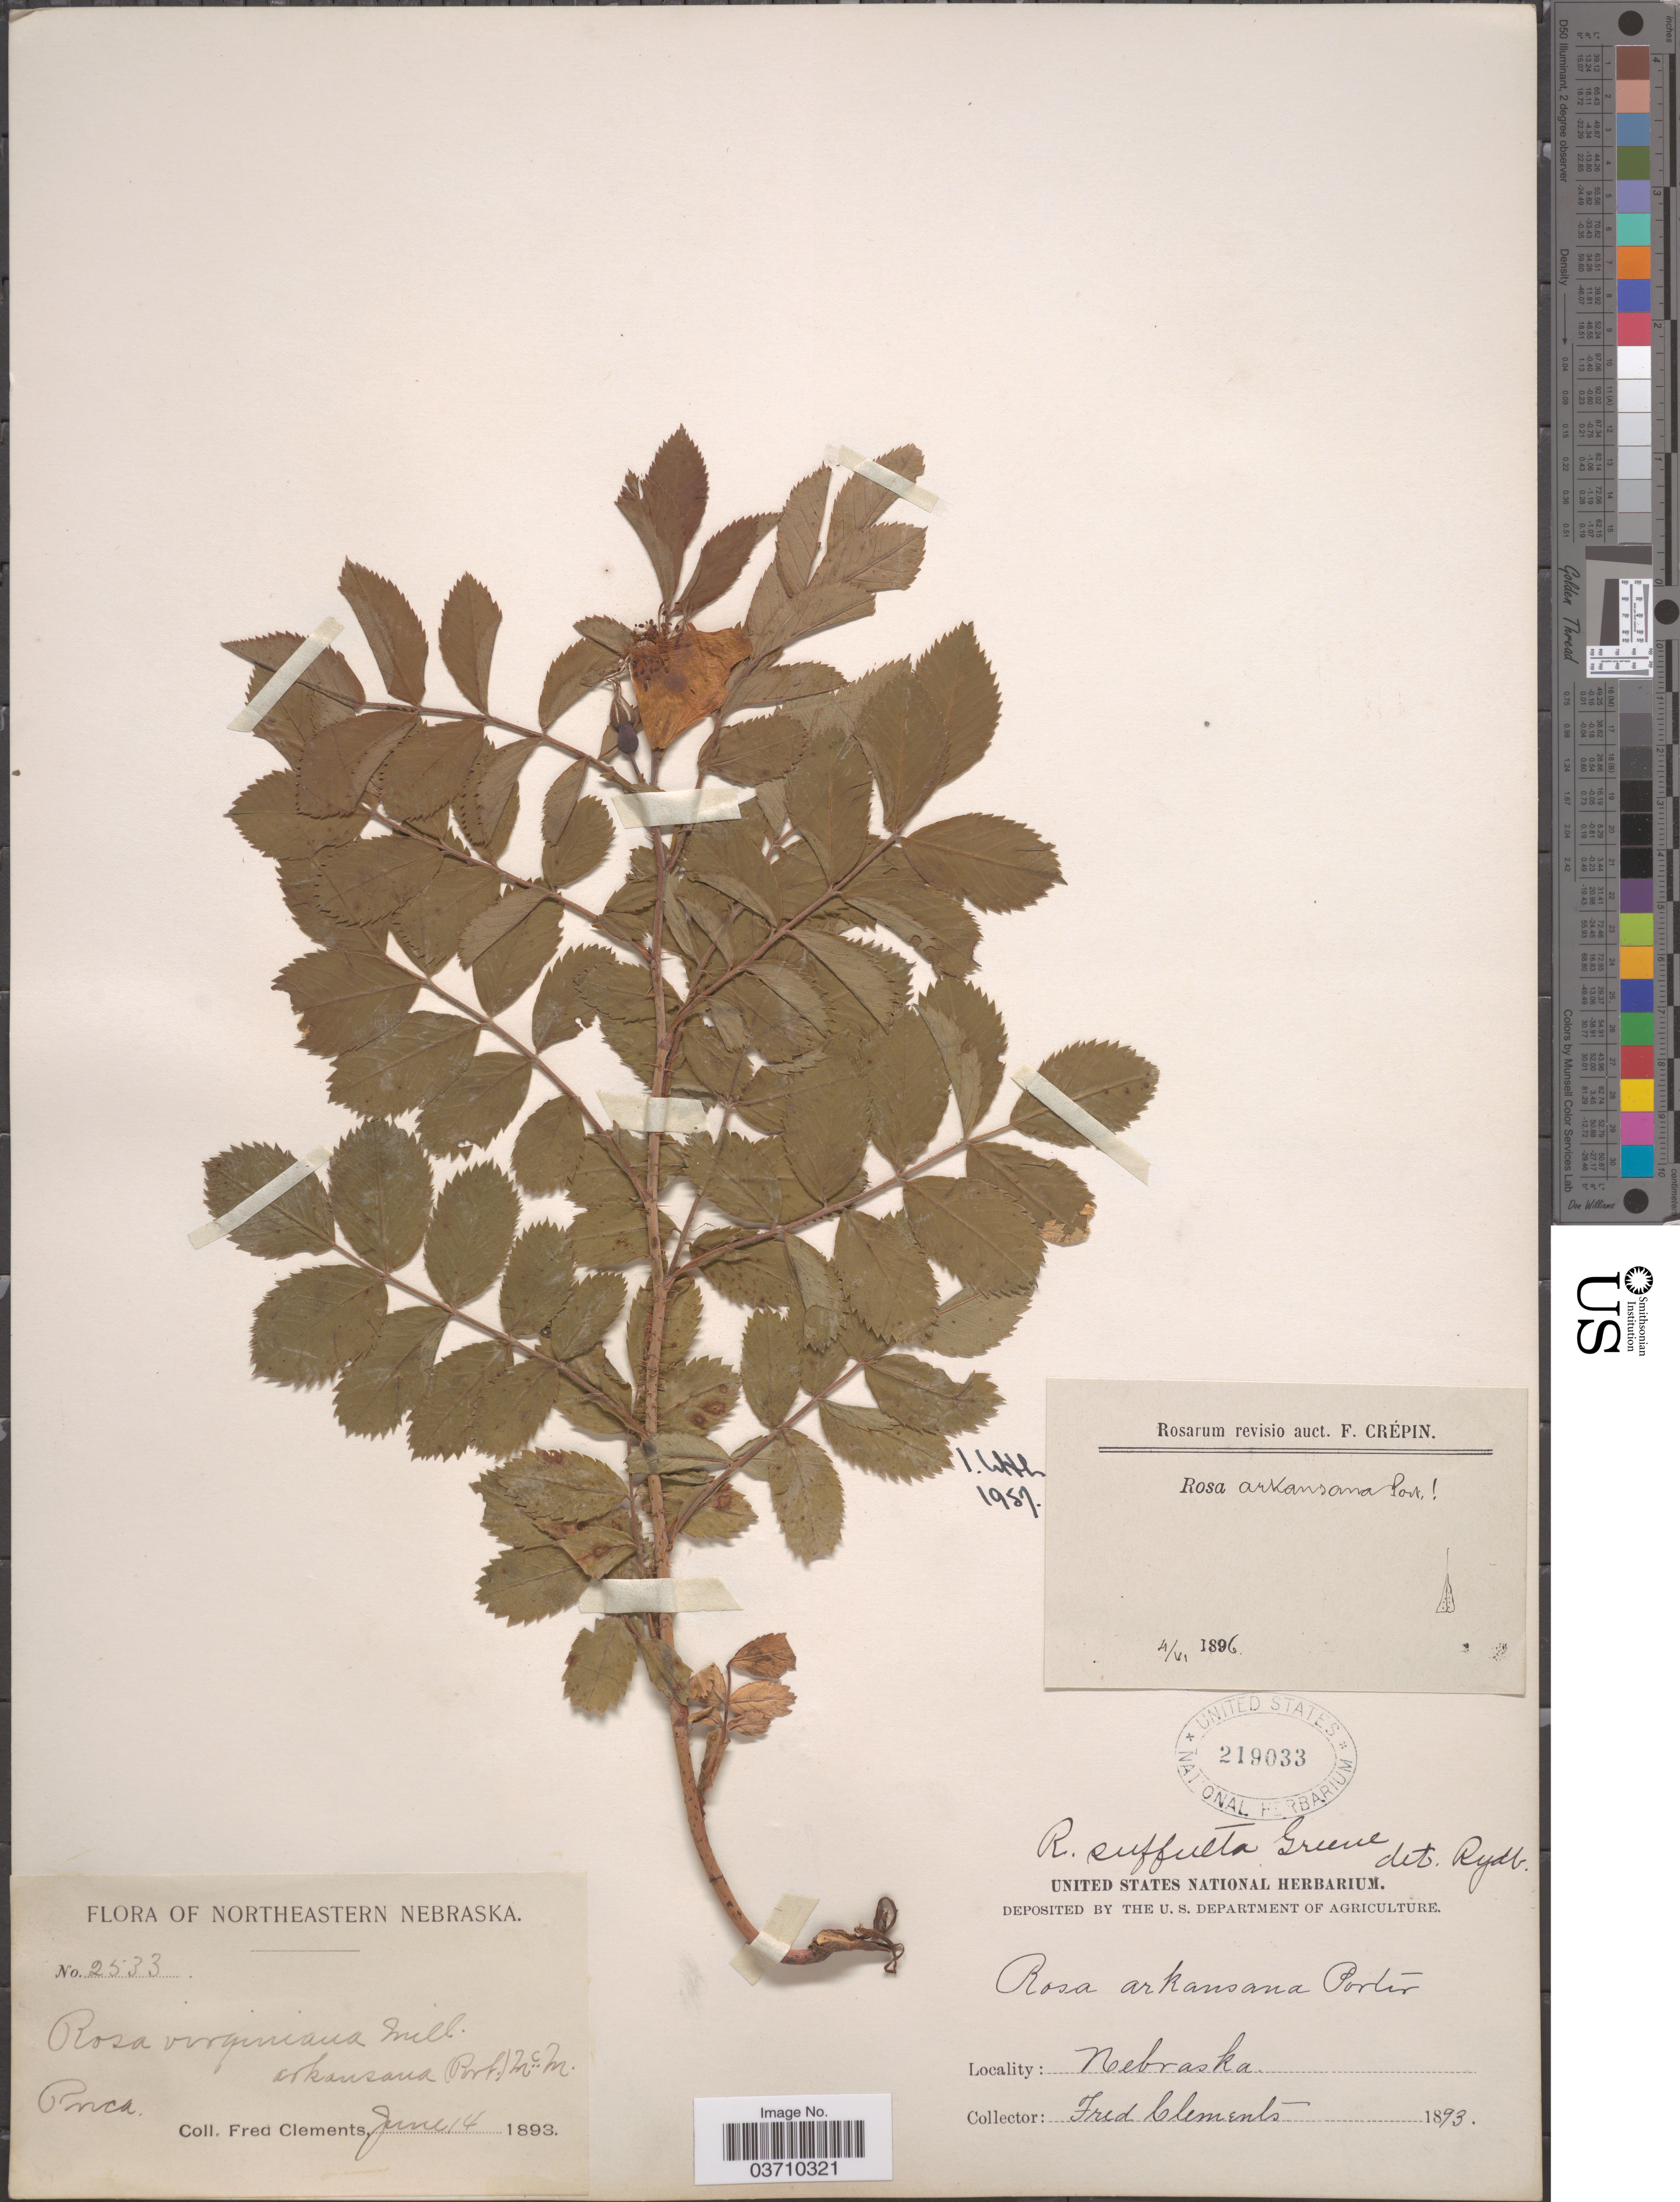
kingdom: Plantae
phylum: Tracheophyta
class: Magnoliopsida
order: Rosales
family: Rosaceae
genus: Rosa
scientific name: Rosa arkansana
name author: Porter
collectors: F. Clements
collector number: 2533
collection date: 1893-06-14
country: United States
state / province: Nebraska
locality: Northeastern Nebraska. Ponca.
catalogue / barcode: US 219033